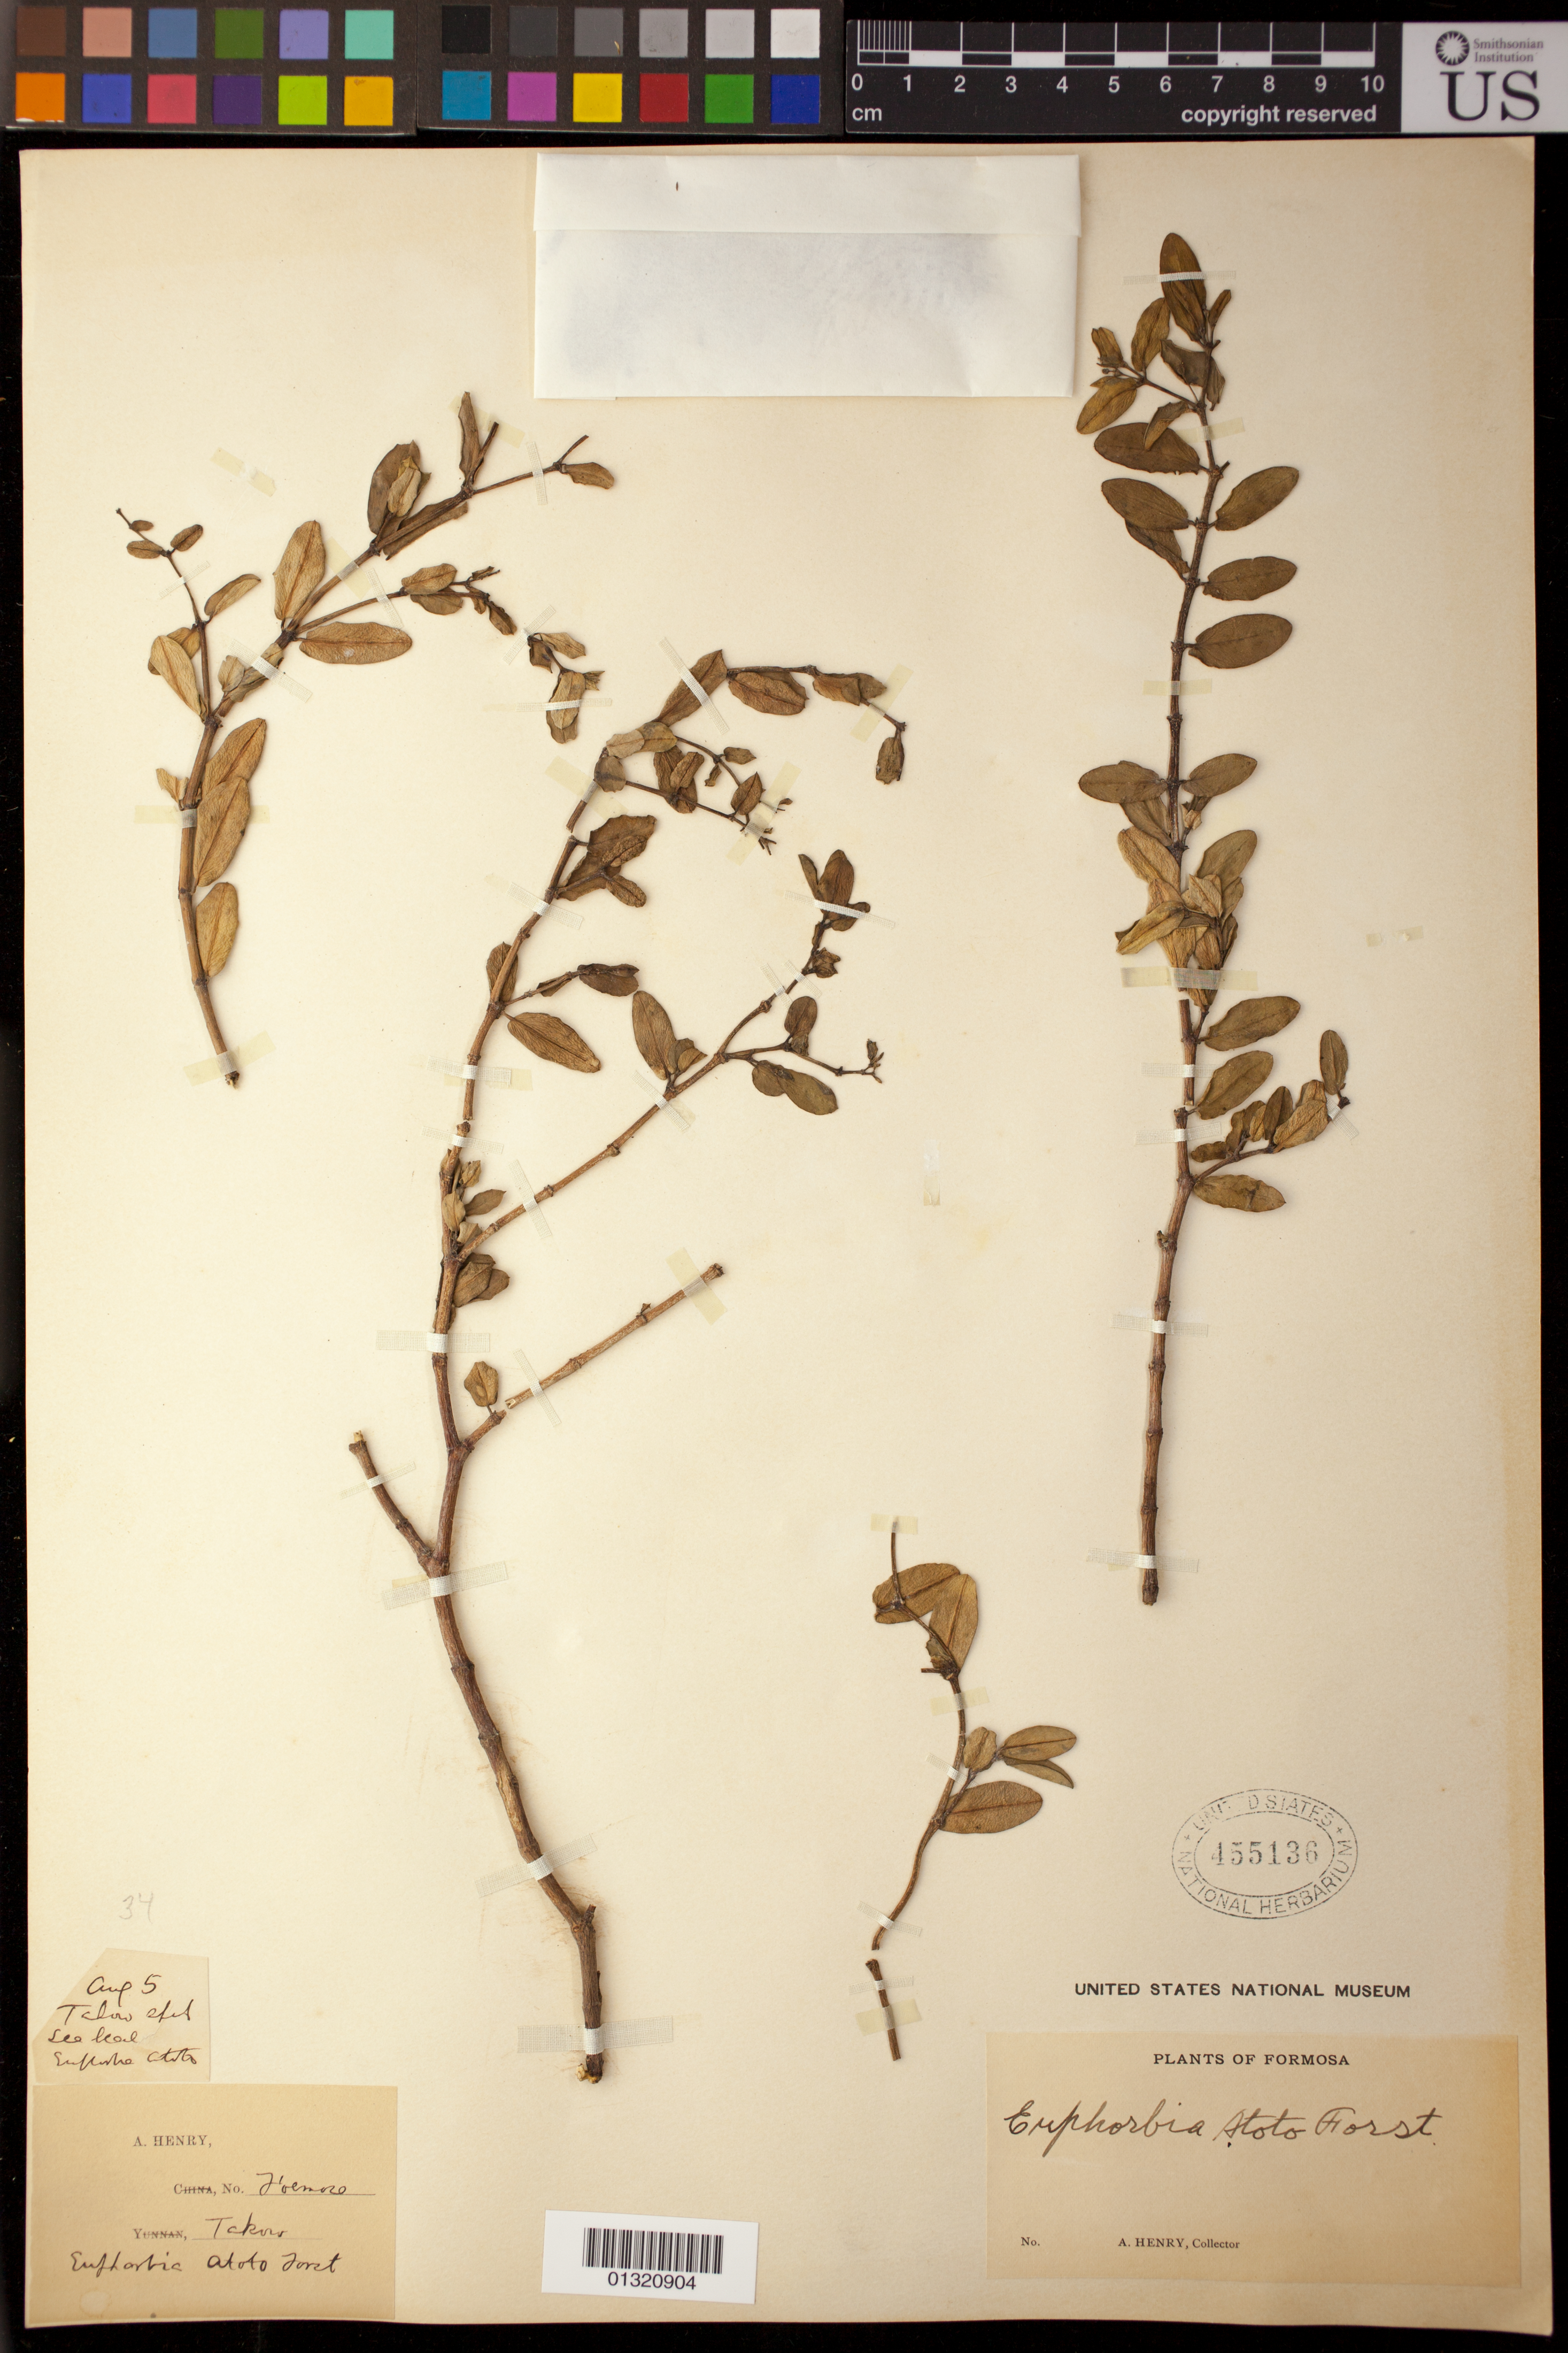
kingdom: Plantae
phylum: Tracheophyta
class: Magnoliopsida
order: Malpighiales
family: Euphorbiaceae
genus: Euphorbia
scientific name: Euphorbia atoto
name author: G. Forst.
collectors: A. Henry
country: Taiwan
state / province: Kaohsiung City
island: Taiwan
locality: Takow [special municipality in Taiwan, Atoto Forest (somewhere in south-west Tiawan, facing the Taiwan Strait)]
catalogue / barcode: US 455136